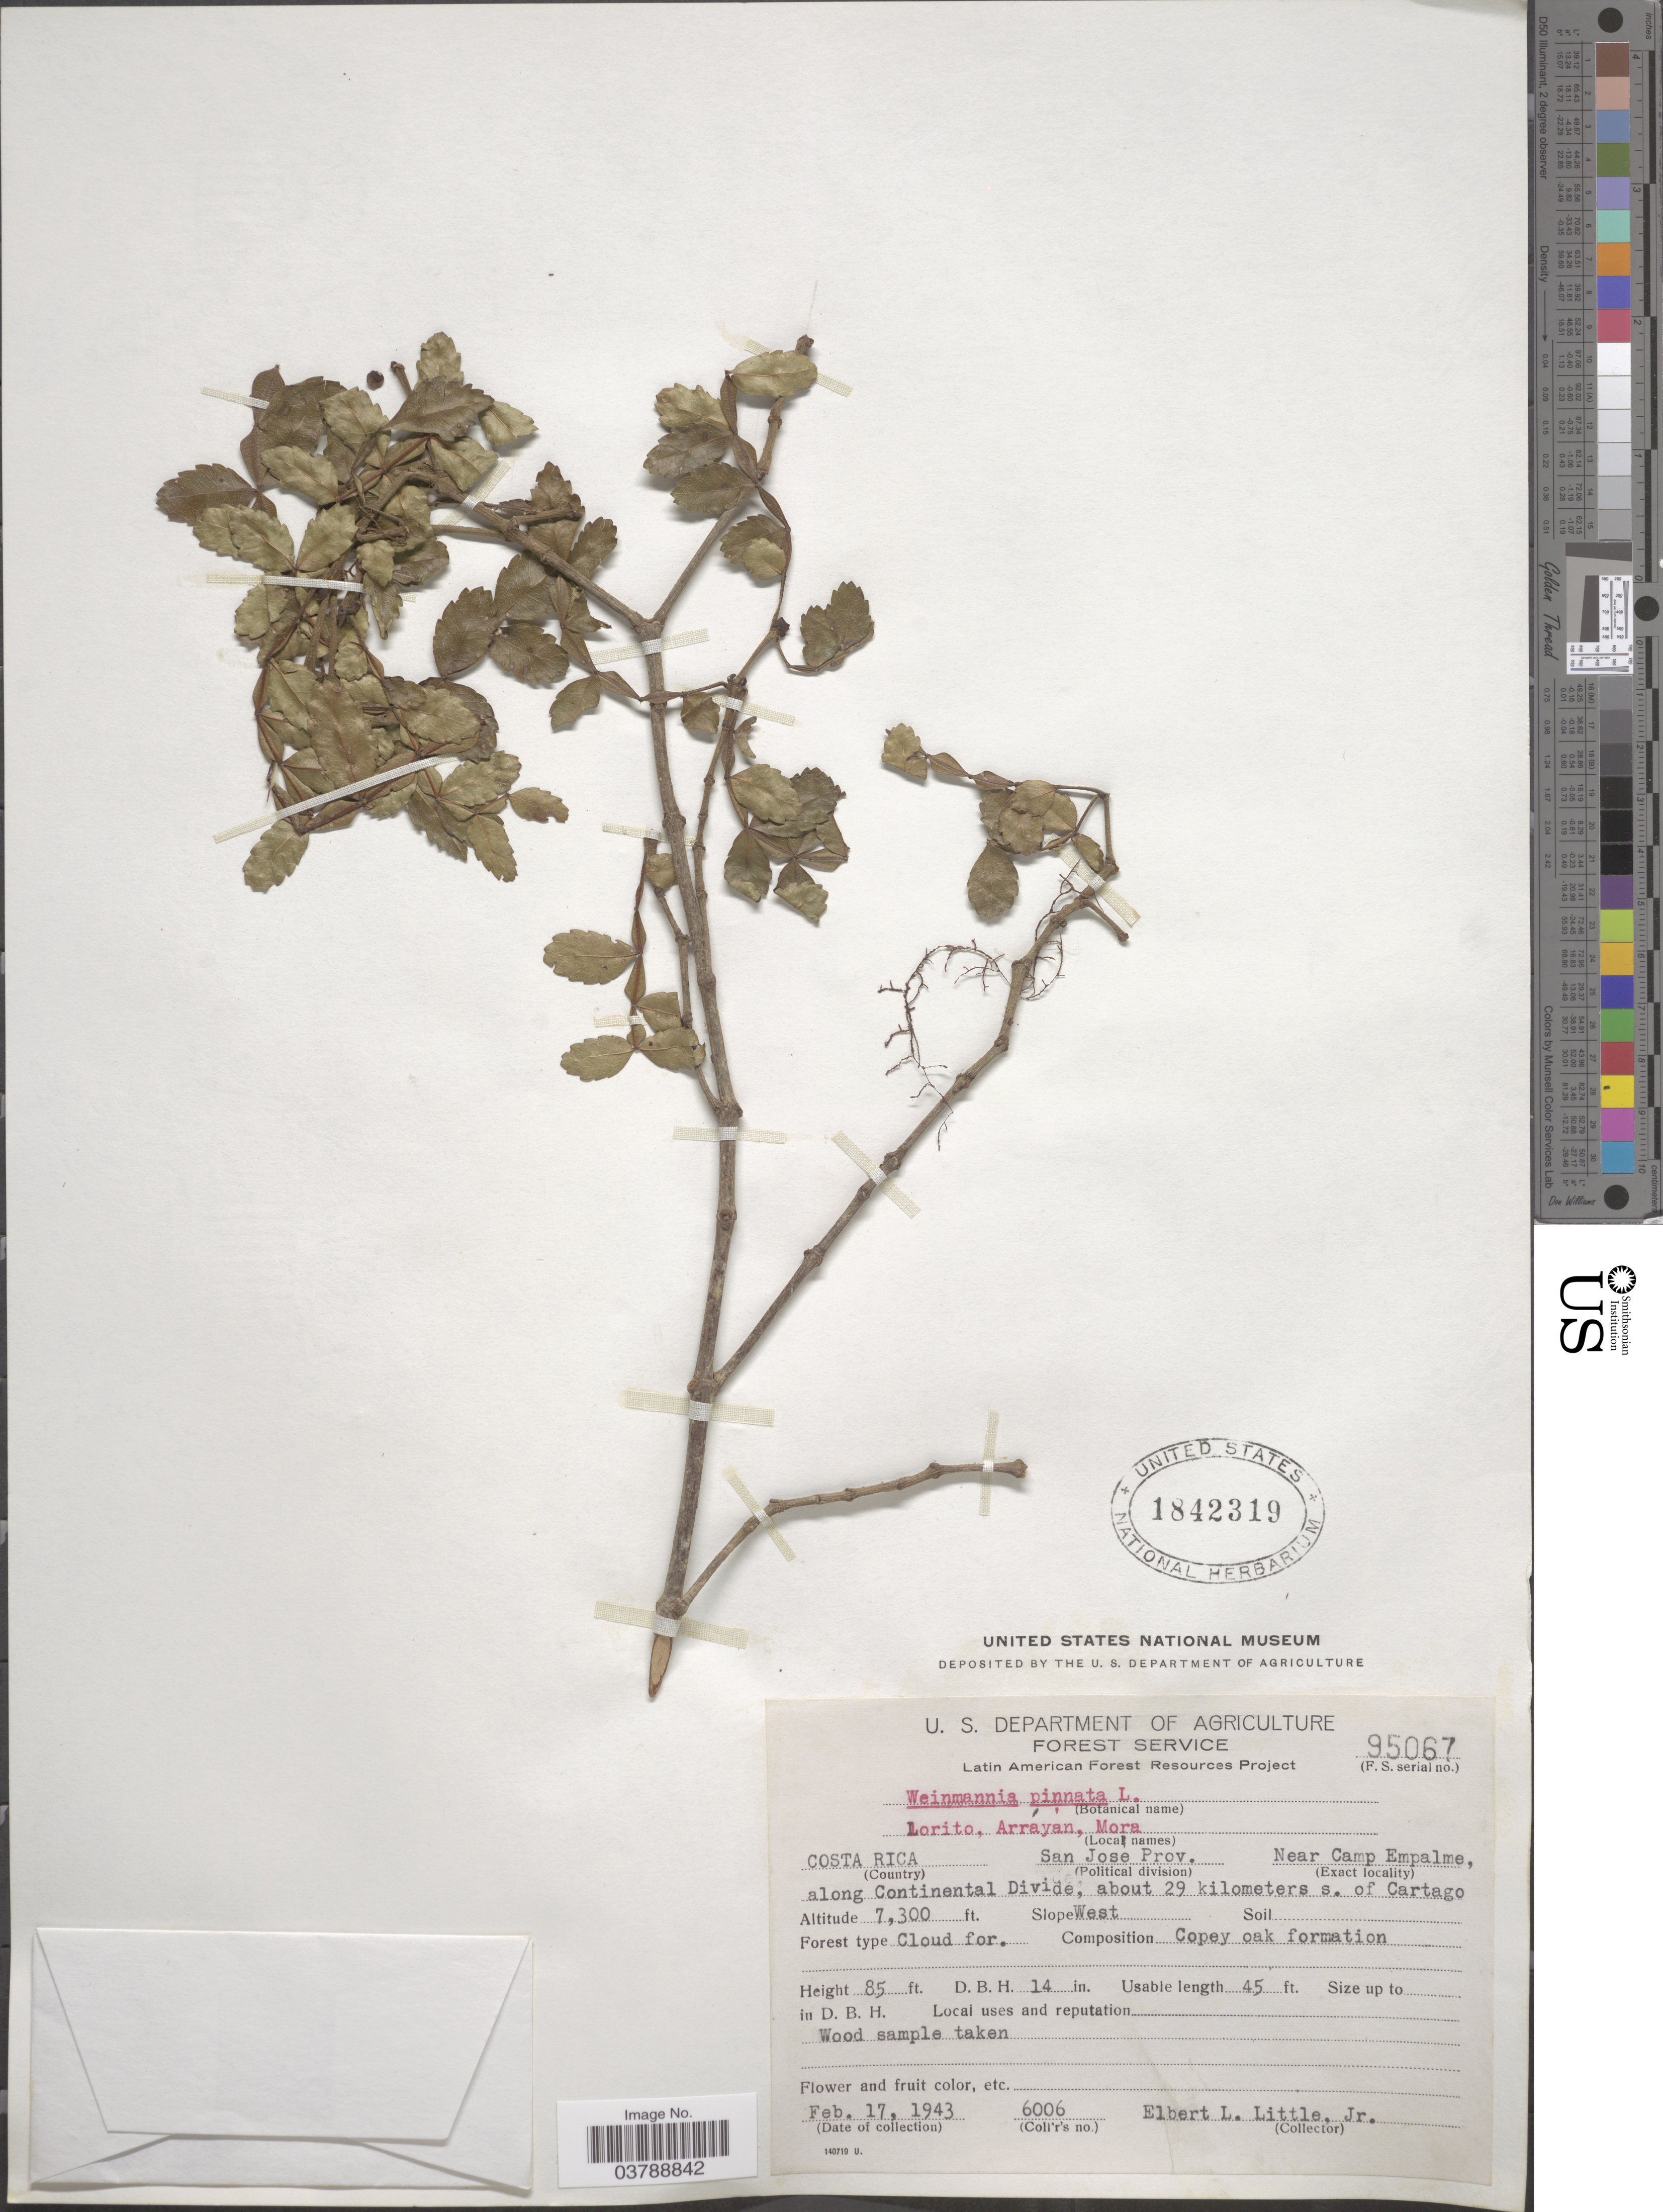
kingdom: Plantae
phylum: Tracheophyta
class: Magnoliopsida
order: Oxalidales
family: Cunoniaceae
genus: Weinmannia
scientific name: Weinmannia pinnata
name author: L.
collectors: E. L. Little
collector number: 6006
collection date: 1943-02-17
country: Costa Rica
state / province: San José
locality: Near Camp Empalme, along Continental Divide, about 29 kilometers s. of Cartago.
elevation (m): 2225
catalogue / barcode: US 1842319